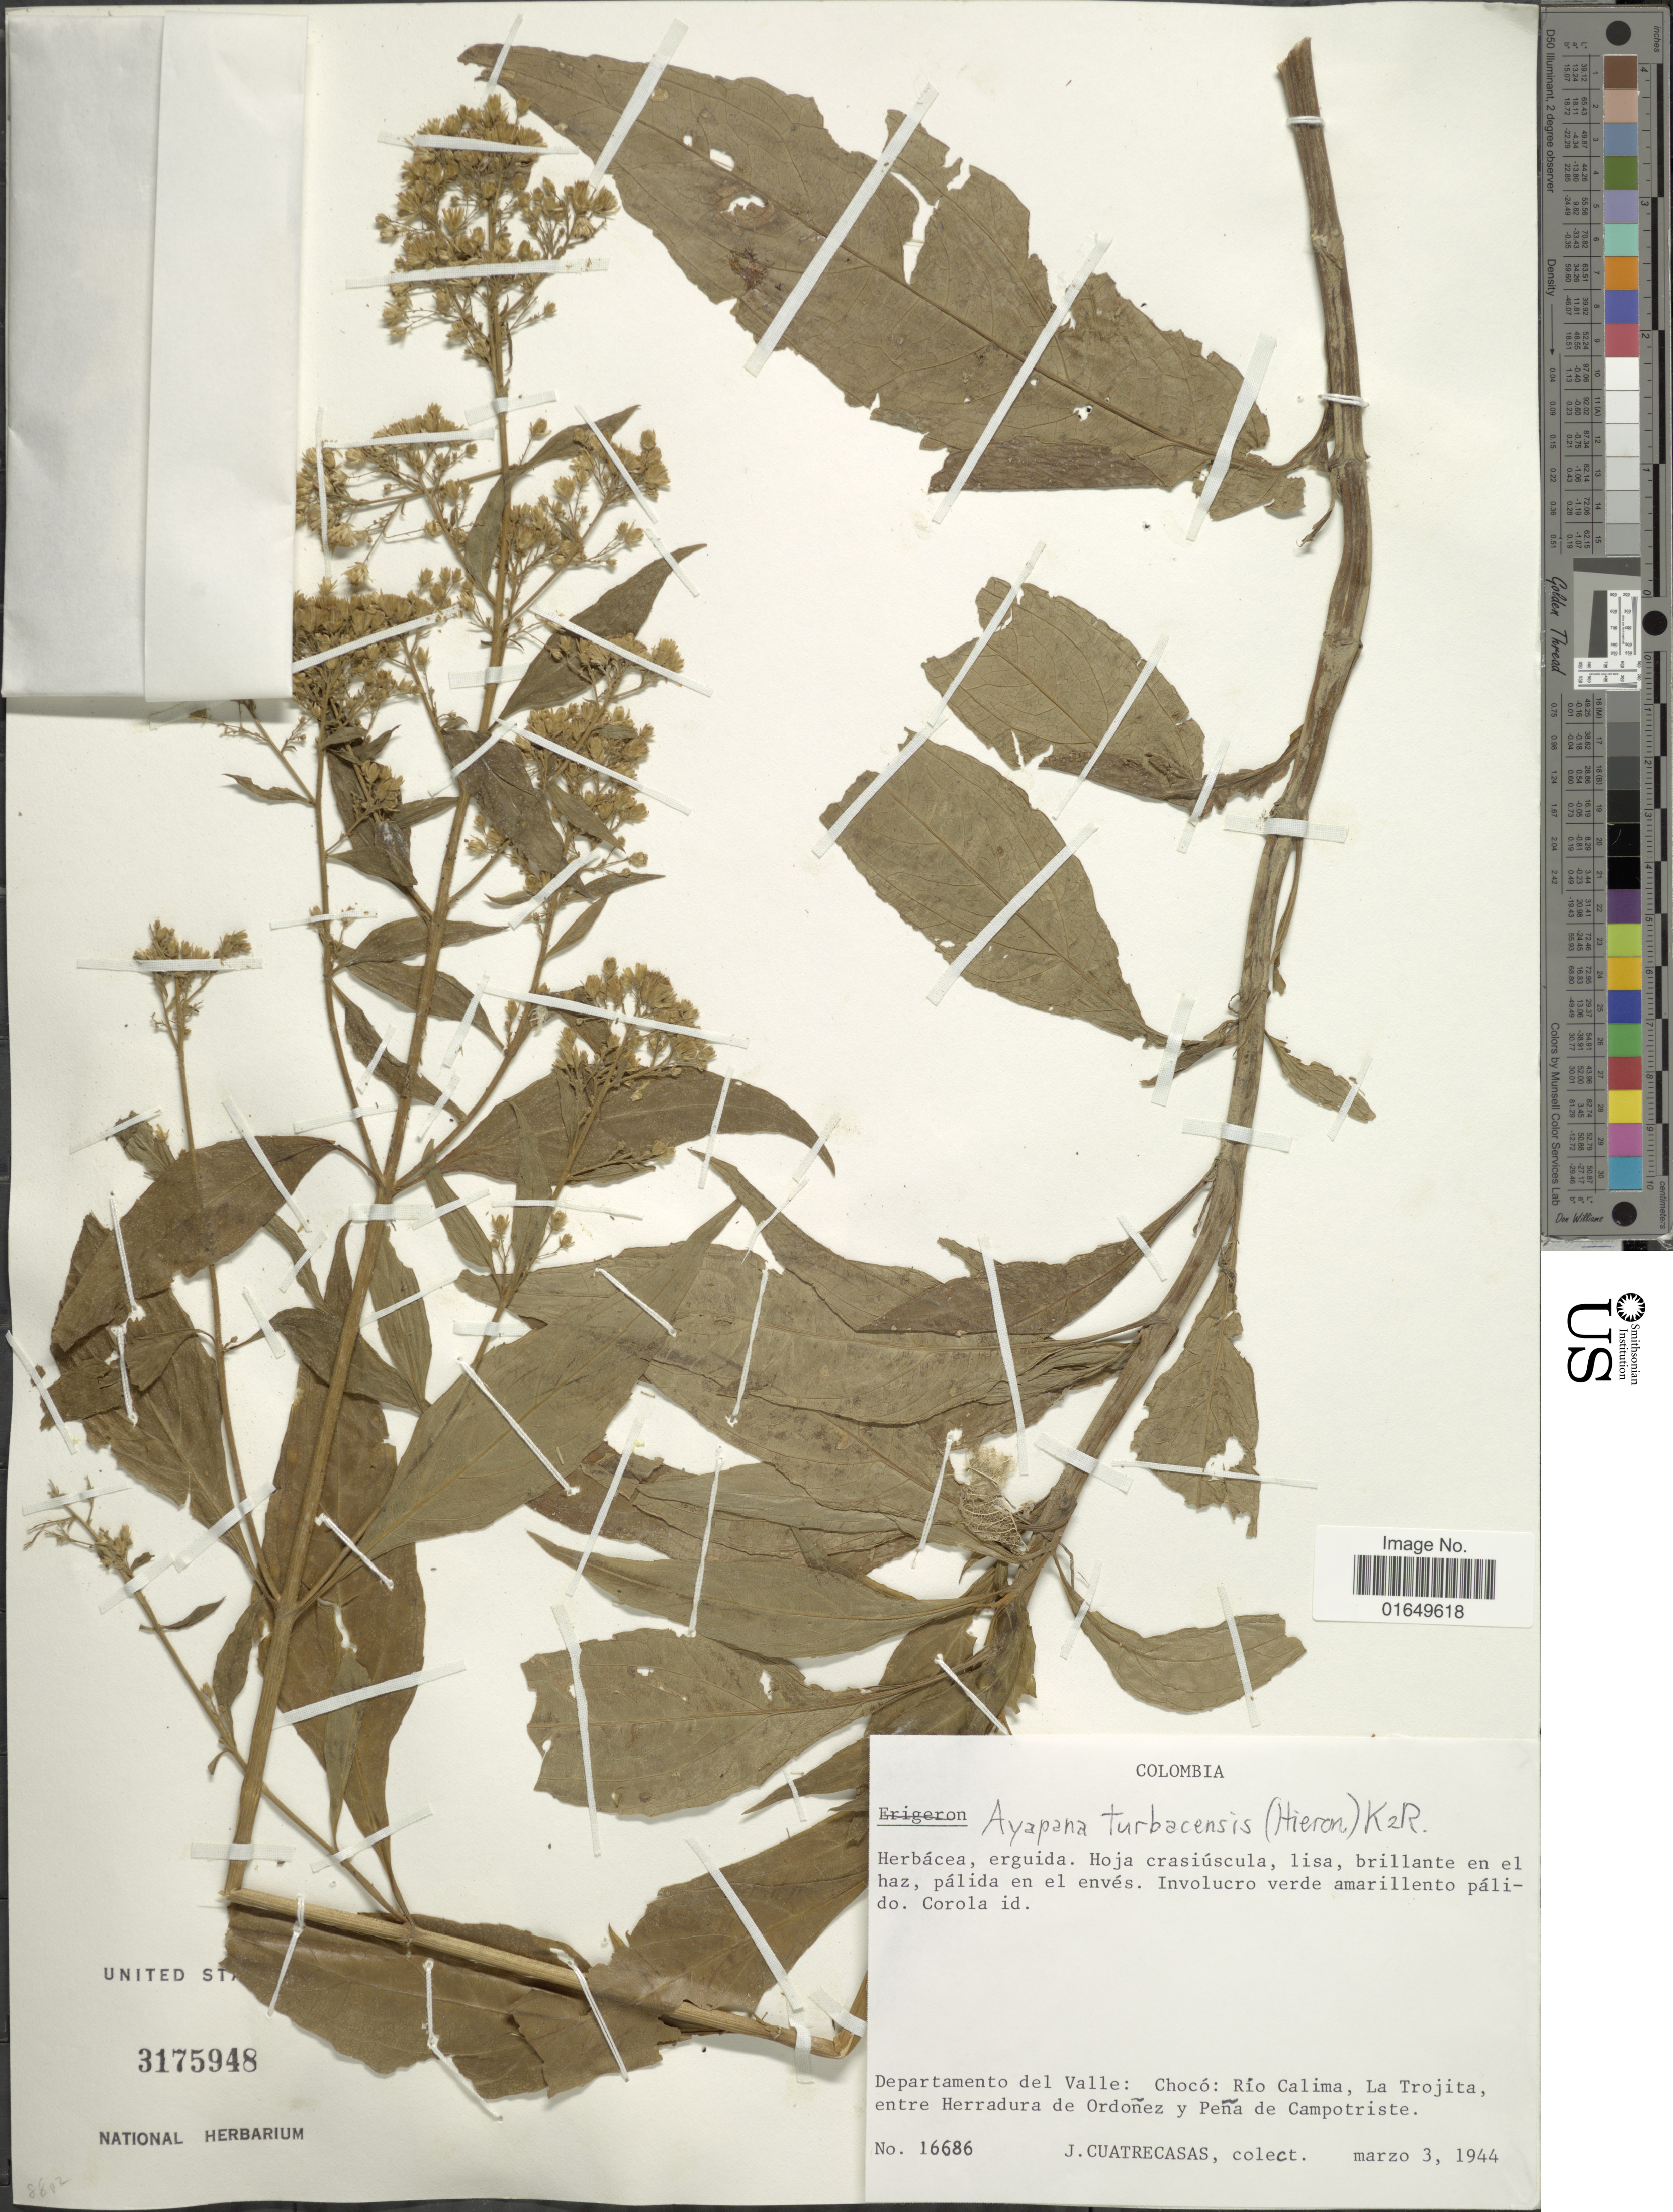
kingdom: Plantae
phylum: Tracheophyta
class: Magnoliopsida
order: Asterales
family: Asteraceae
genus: Ayapana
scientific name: Ayapana turbacensis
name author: (Hieron.) R.M. King & H. Rob.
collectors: J. Cuatrecasas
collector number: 16686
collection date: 1944-03-03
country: Colombia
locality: Departamento del Valle: Chocó: Rio Calima, La Trojita, entre Herradura de Ordoñez y Peña de Campotriste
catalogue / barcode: US 3175948